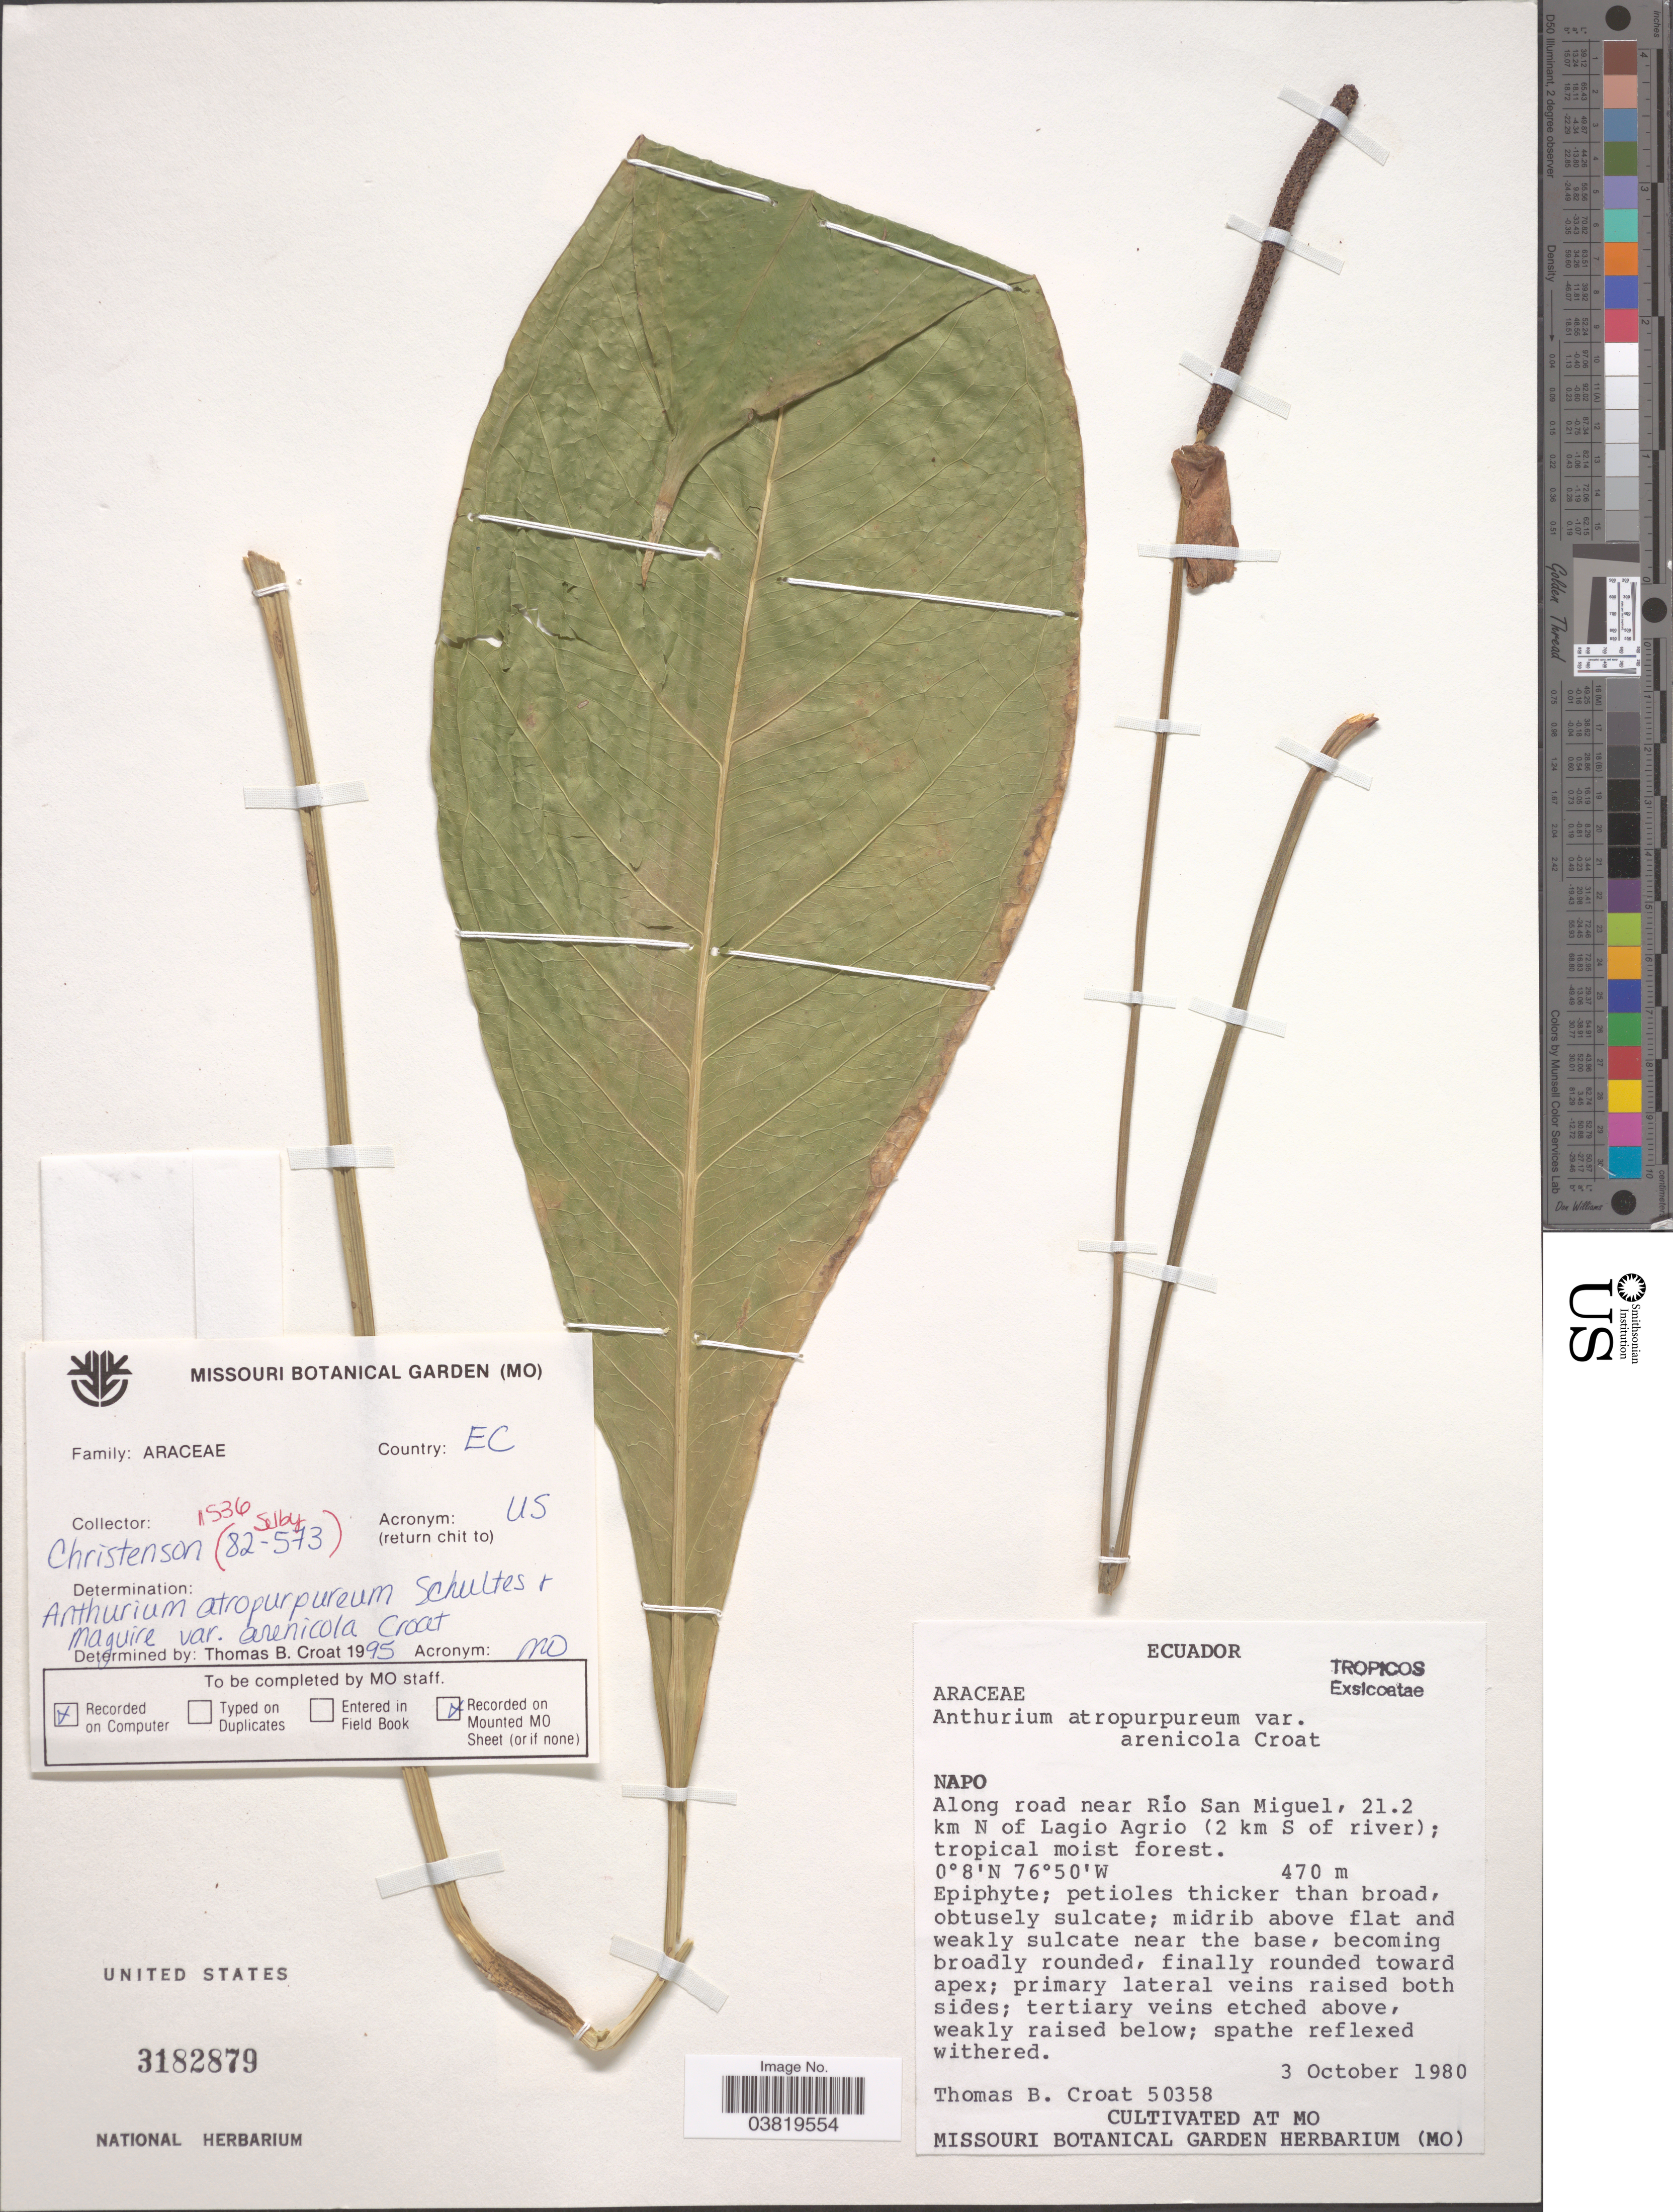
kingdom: Plantae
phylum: Tracheophyta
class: Liliopsida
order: Alismatales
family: Araceae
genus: Anthurium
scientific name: Anthurium atropurpureum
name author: R.E. Schult. & Maguire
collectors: T. B. Croat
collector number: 50358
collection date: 1980-10-03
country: Ecuador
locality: Cultivated at Missouri Botanical Garden Herbarium. [unsure placement] Along road near Río San Miguel, 21.2 km N of Lagio Agrio (2 km S of river).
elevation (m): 470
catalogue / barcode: US 3182879